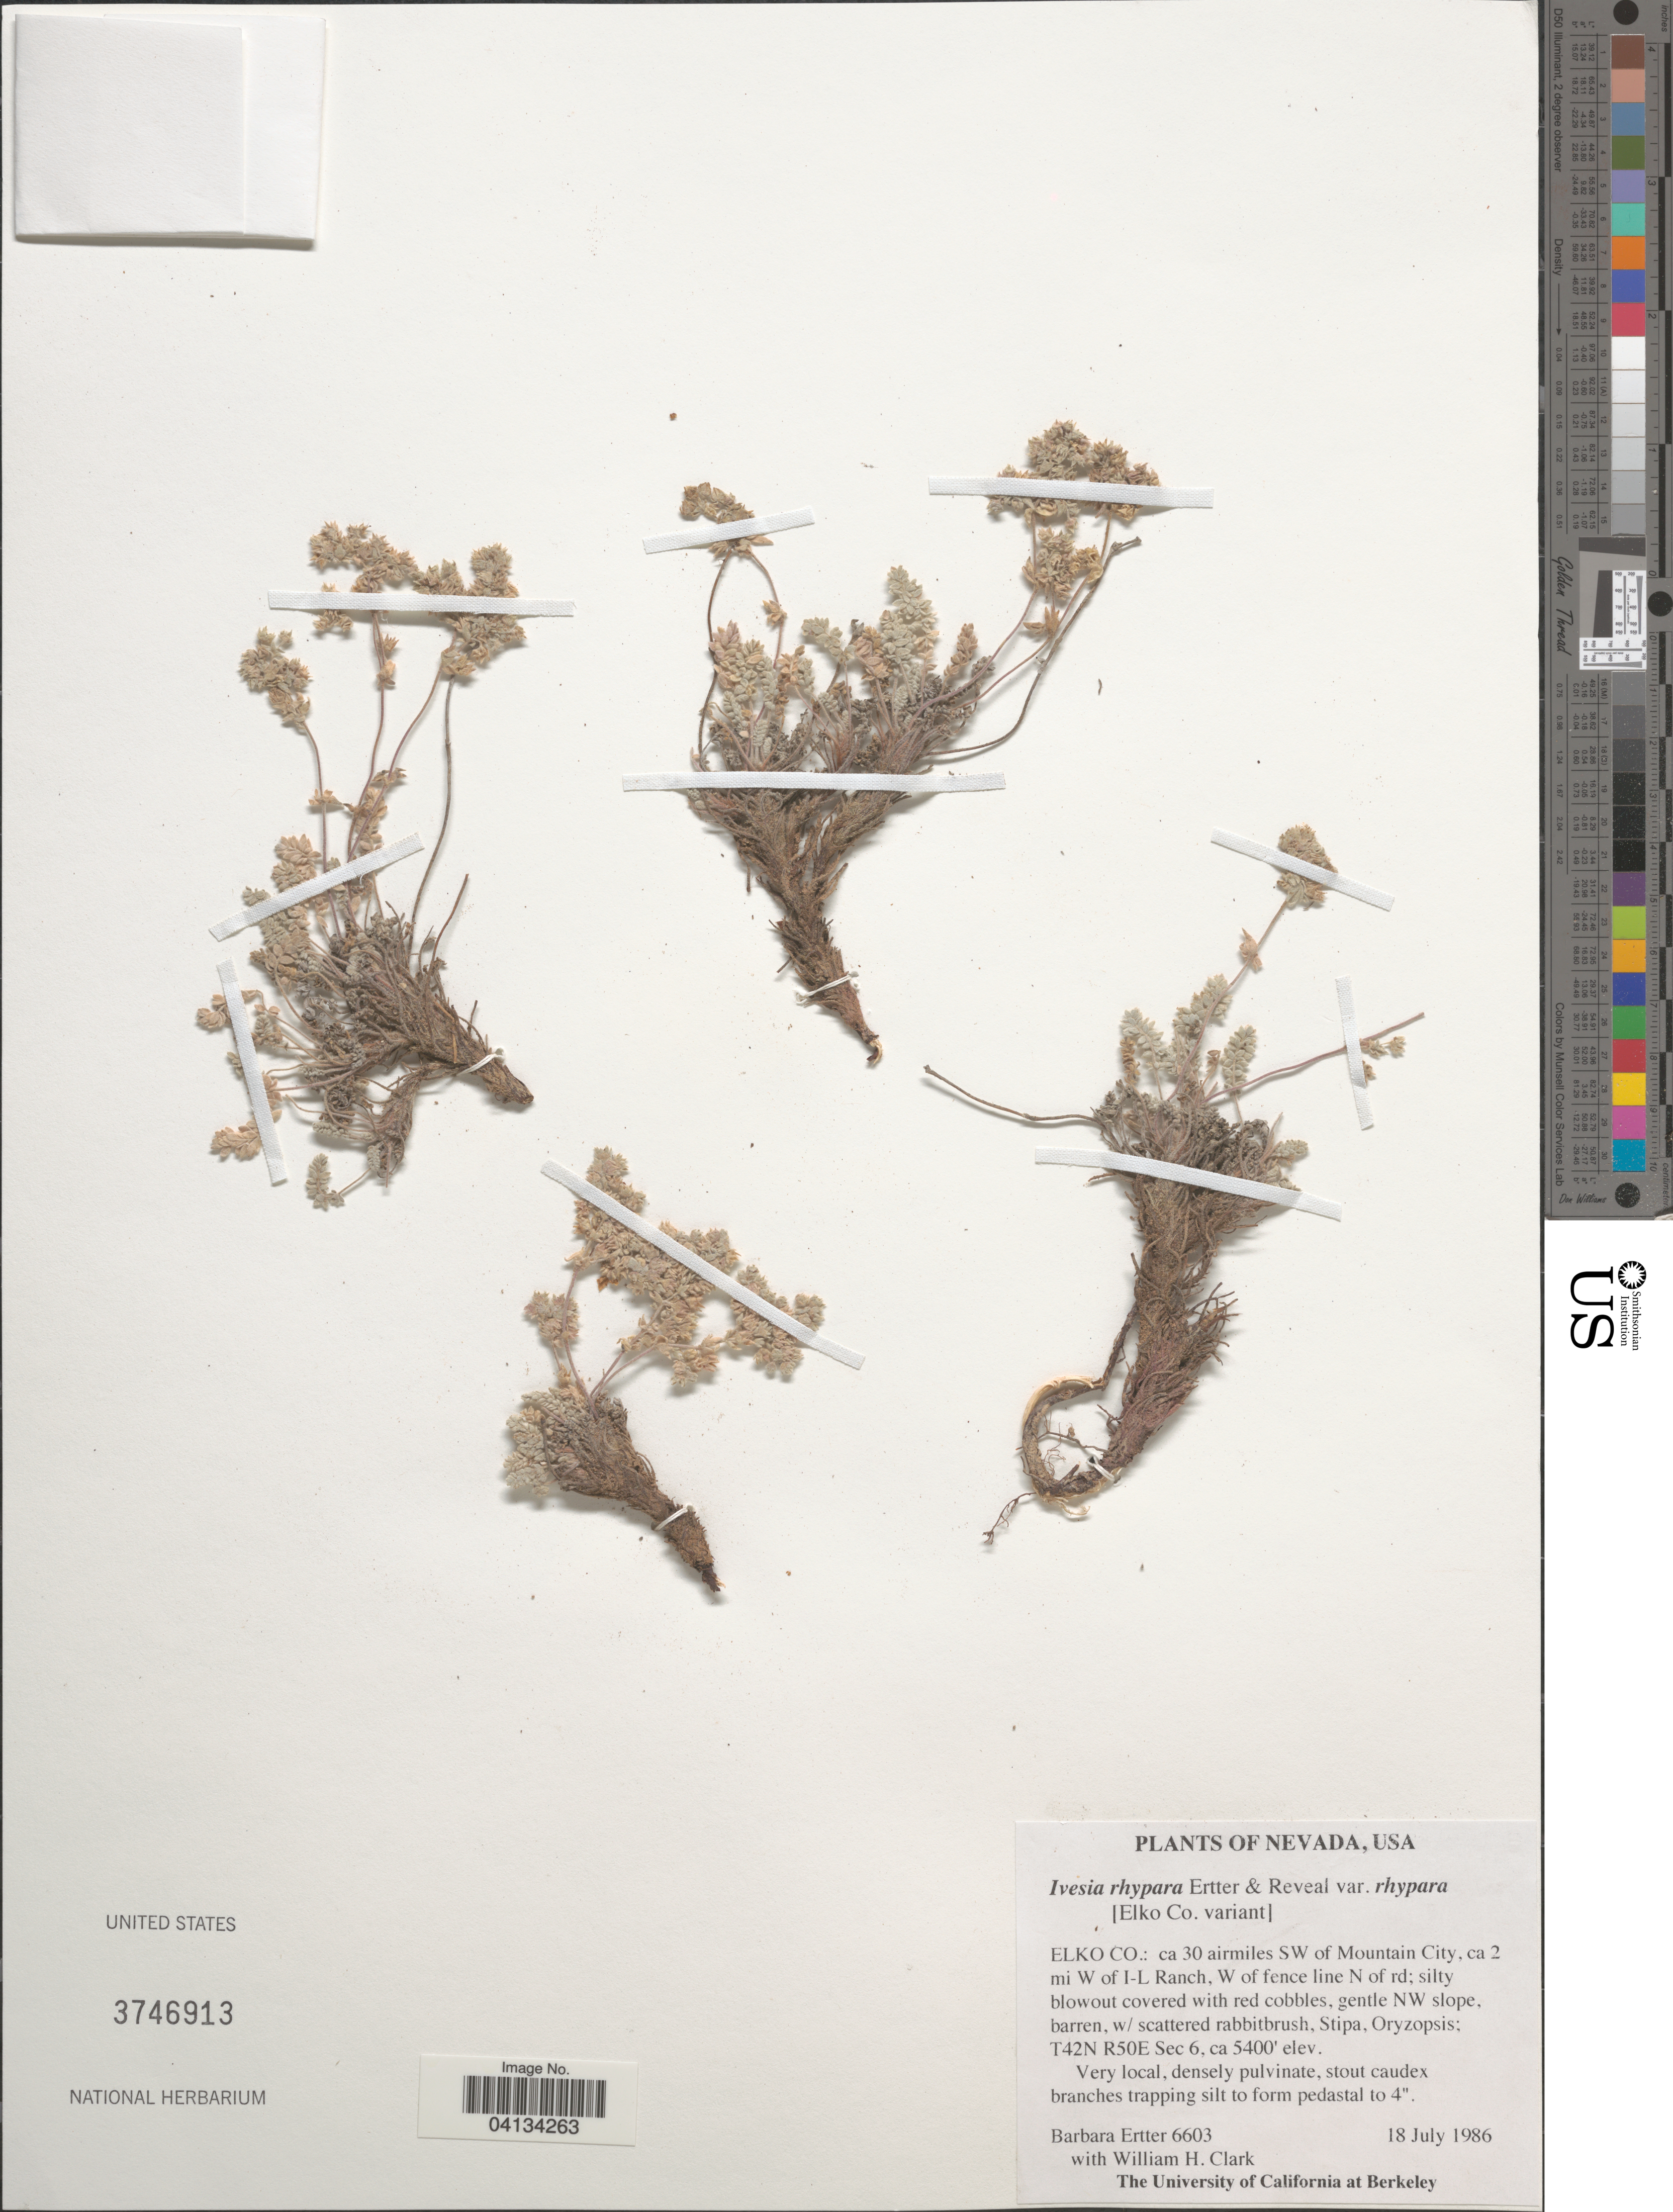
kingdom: Plantae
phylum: Tracheophyta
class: Magnoliopsida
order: Rosales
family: Rosaceae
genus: Potentilla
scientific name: Potentilla rhypara var. rhypara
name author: (Ertter & Reveal) Mosyakin & Shiyan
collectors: B. Ertter & W. Clark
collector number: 6603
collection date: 1986-07-18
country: United States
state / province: Nevada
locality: Elko Co.: ca 30 airmiles SW of Mountain City, ca 2 mi W of I-L Ranch, W of fence line N of rd; silty blowout covered with red cobbles, gentle NW slope, barren, w/scattered rabbitbrush, Stipa, Oryzopsis. T42N R50E Sec 6.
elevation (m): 1646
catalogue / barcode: US 3746913